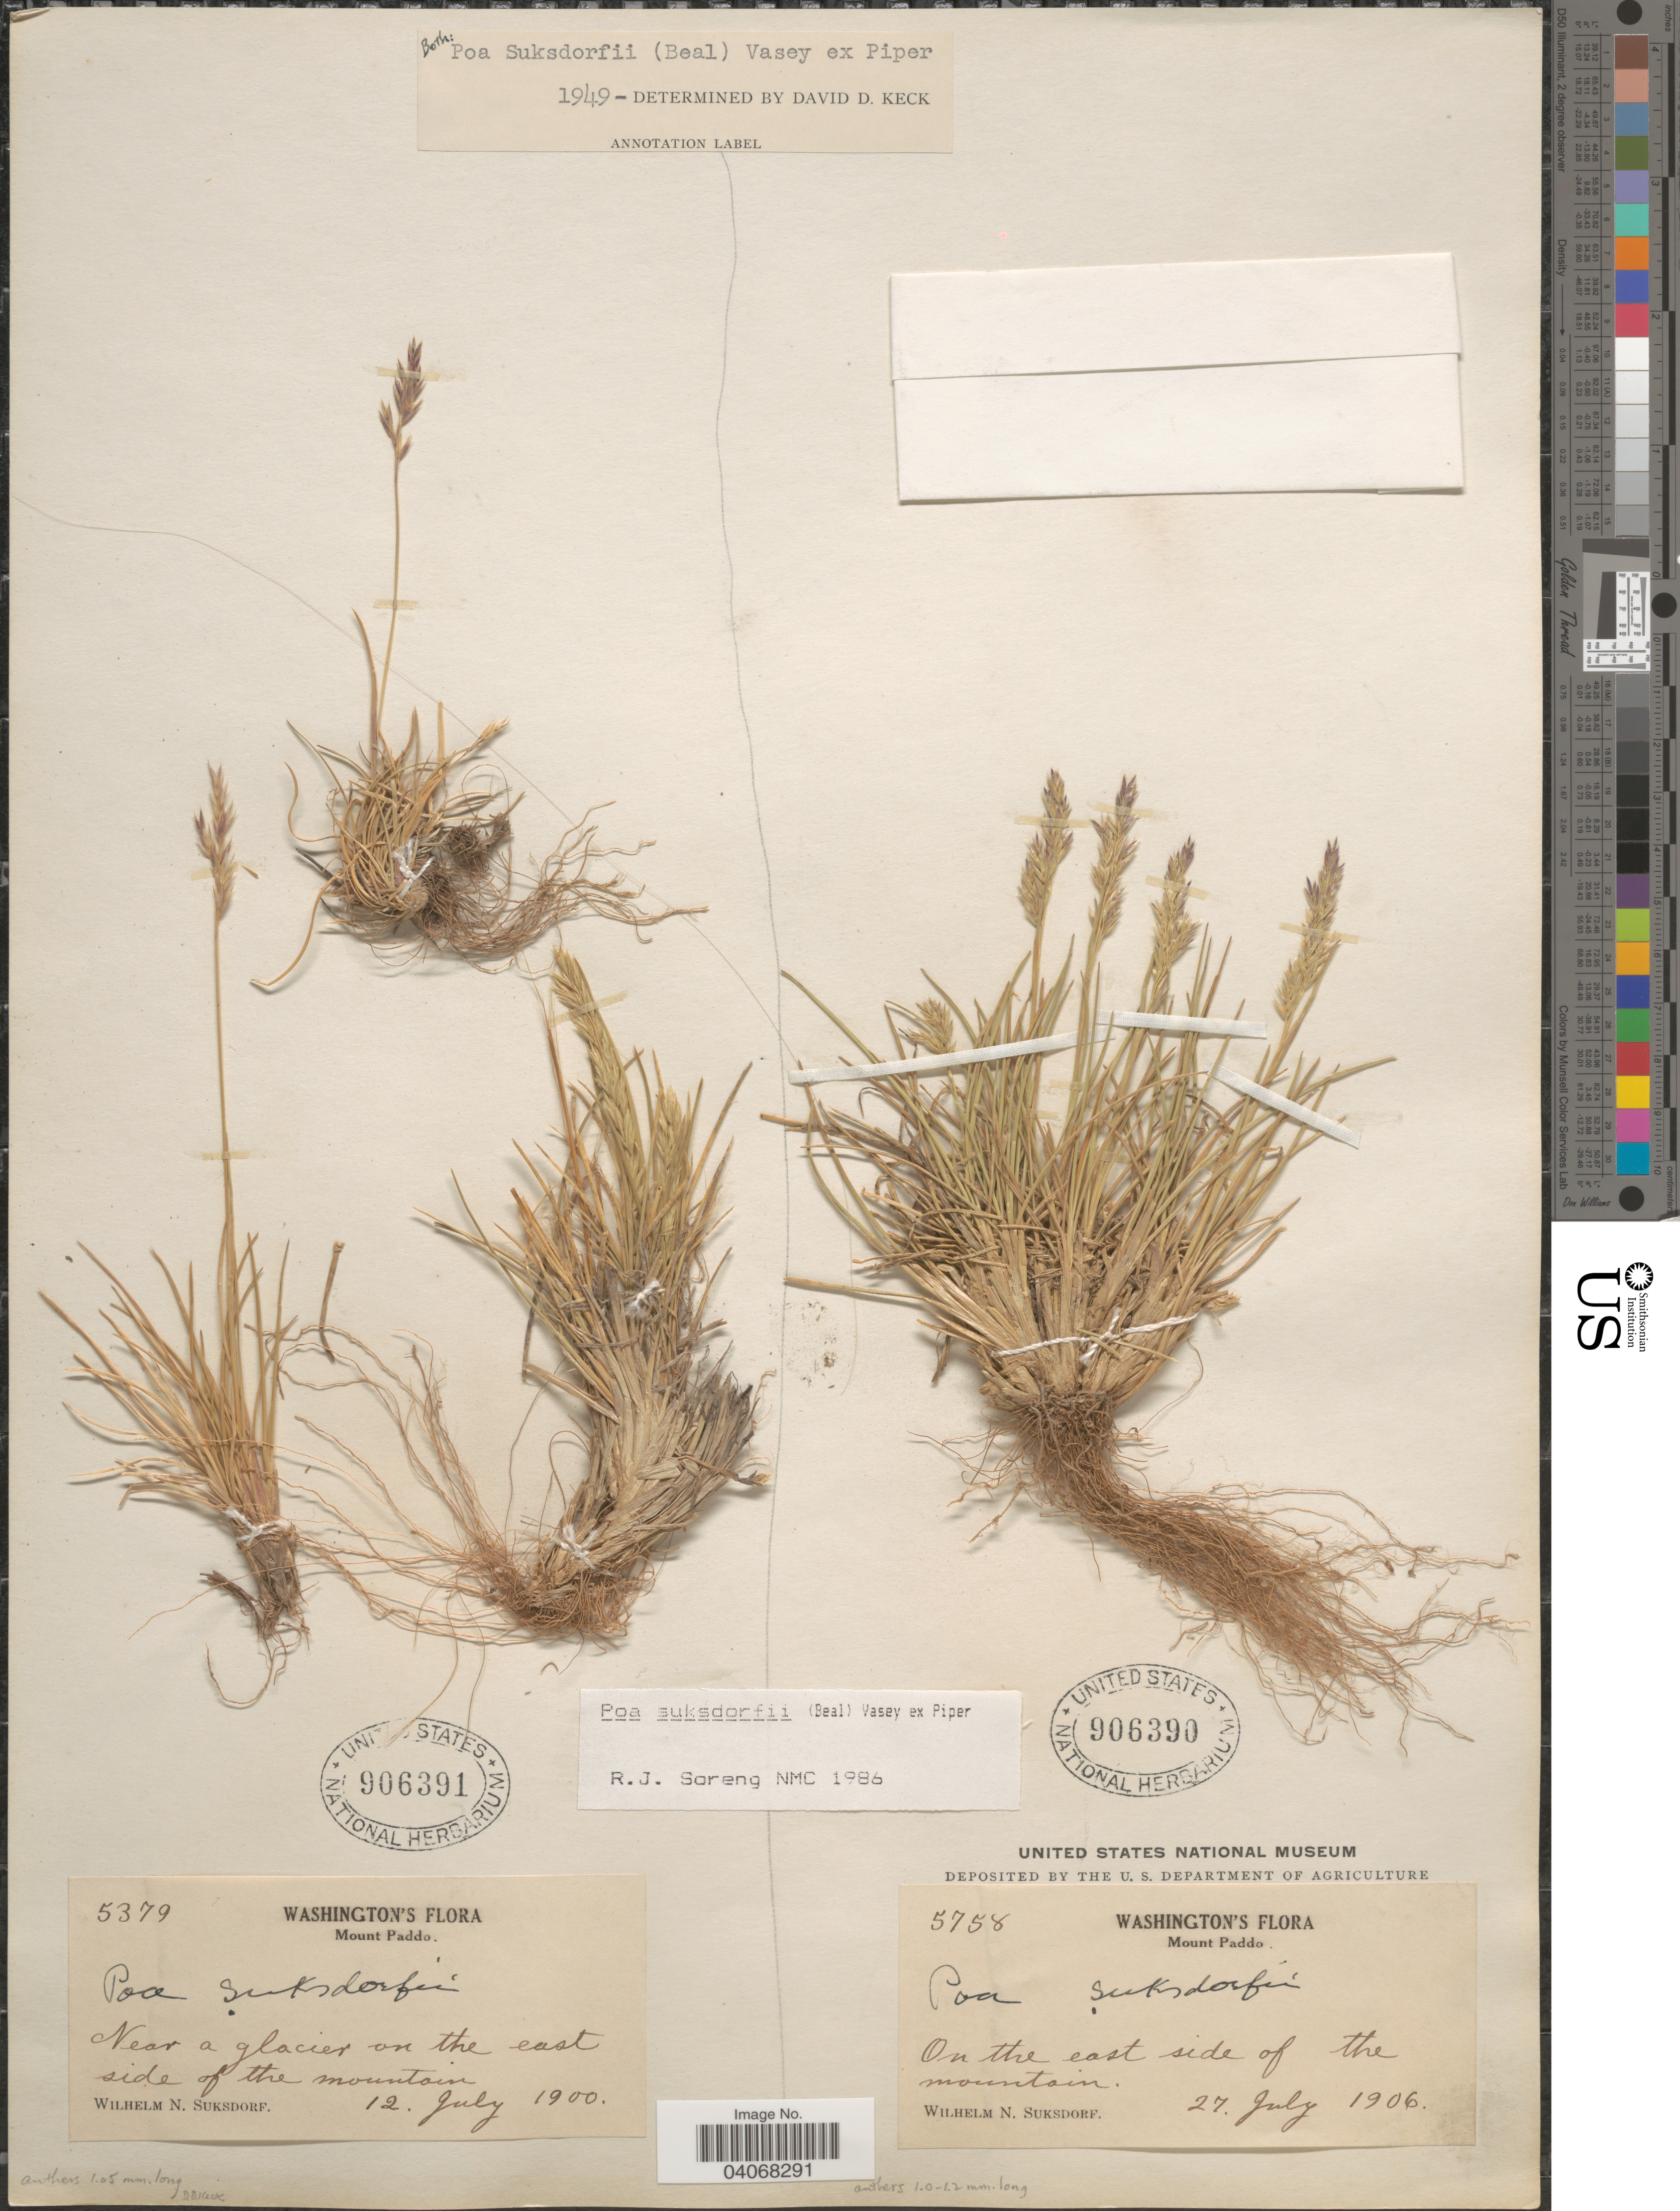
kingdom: Plantae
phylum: Tracheophyta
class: Liliopsida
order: Poales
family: Poaceae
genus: Poa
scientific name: Poa suksdorfii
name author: (W.J. Beal) Vasey ex Piper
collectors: W. N. Suksdorf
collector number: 5758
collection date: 1906-07-27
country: United States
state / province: Washington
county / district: Skamania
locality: Mount Paddo. On the east side of the mountain.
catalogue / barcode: US 906390-2